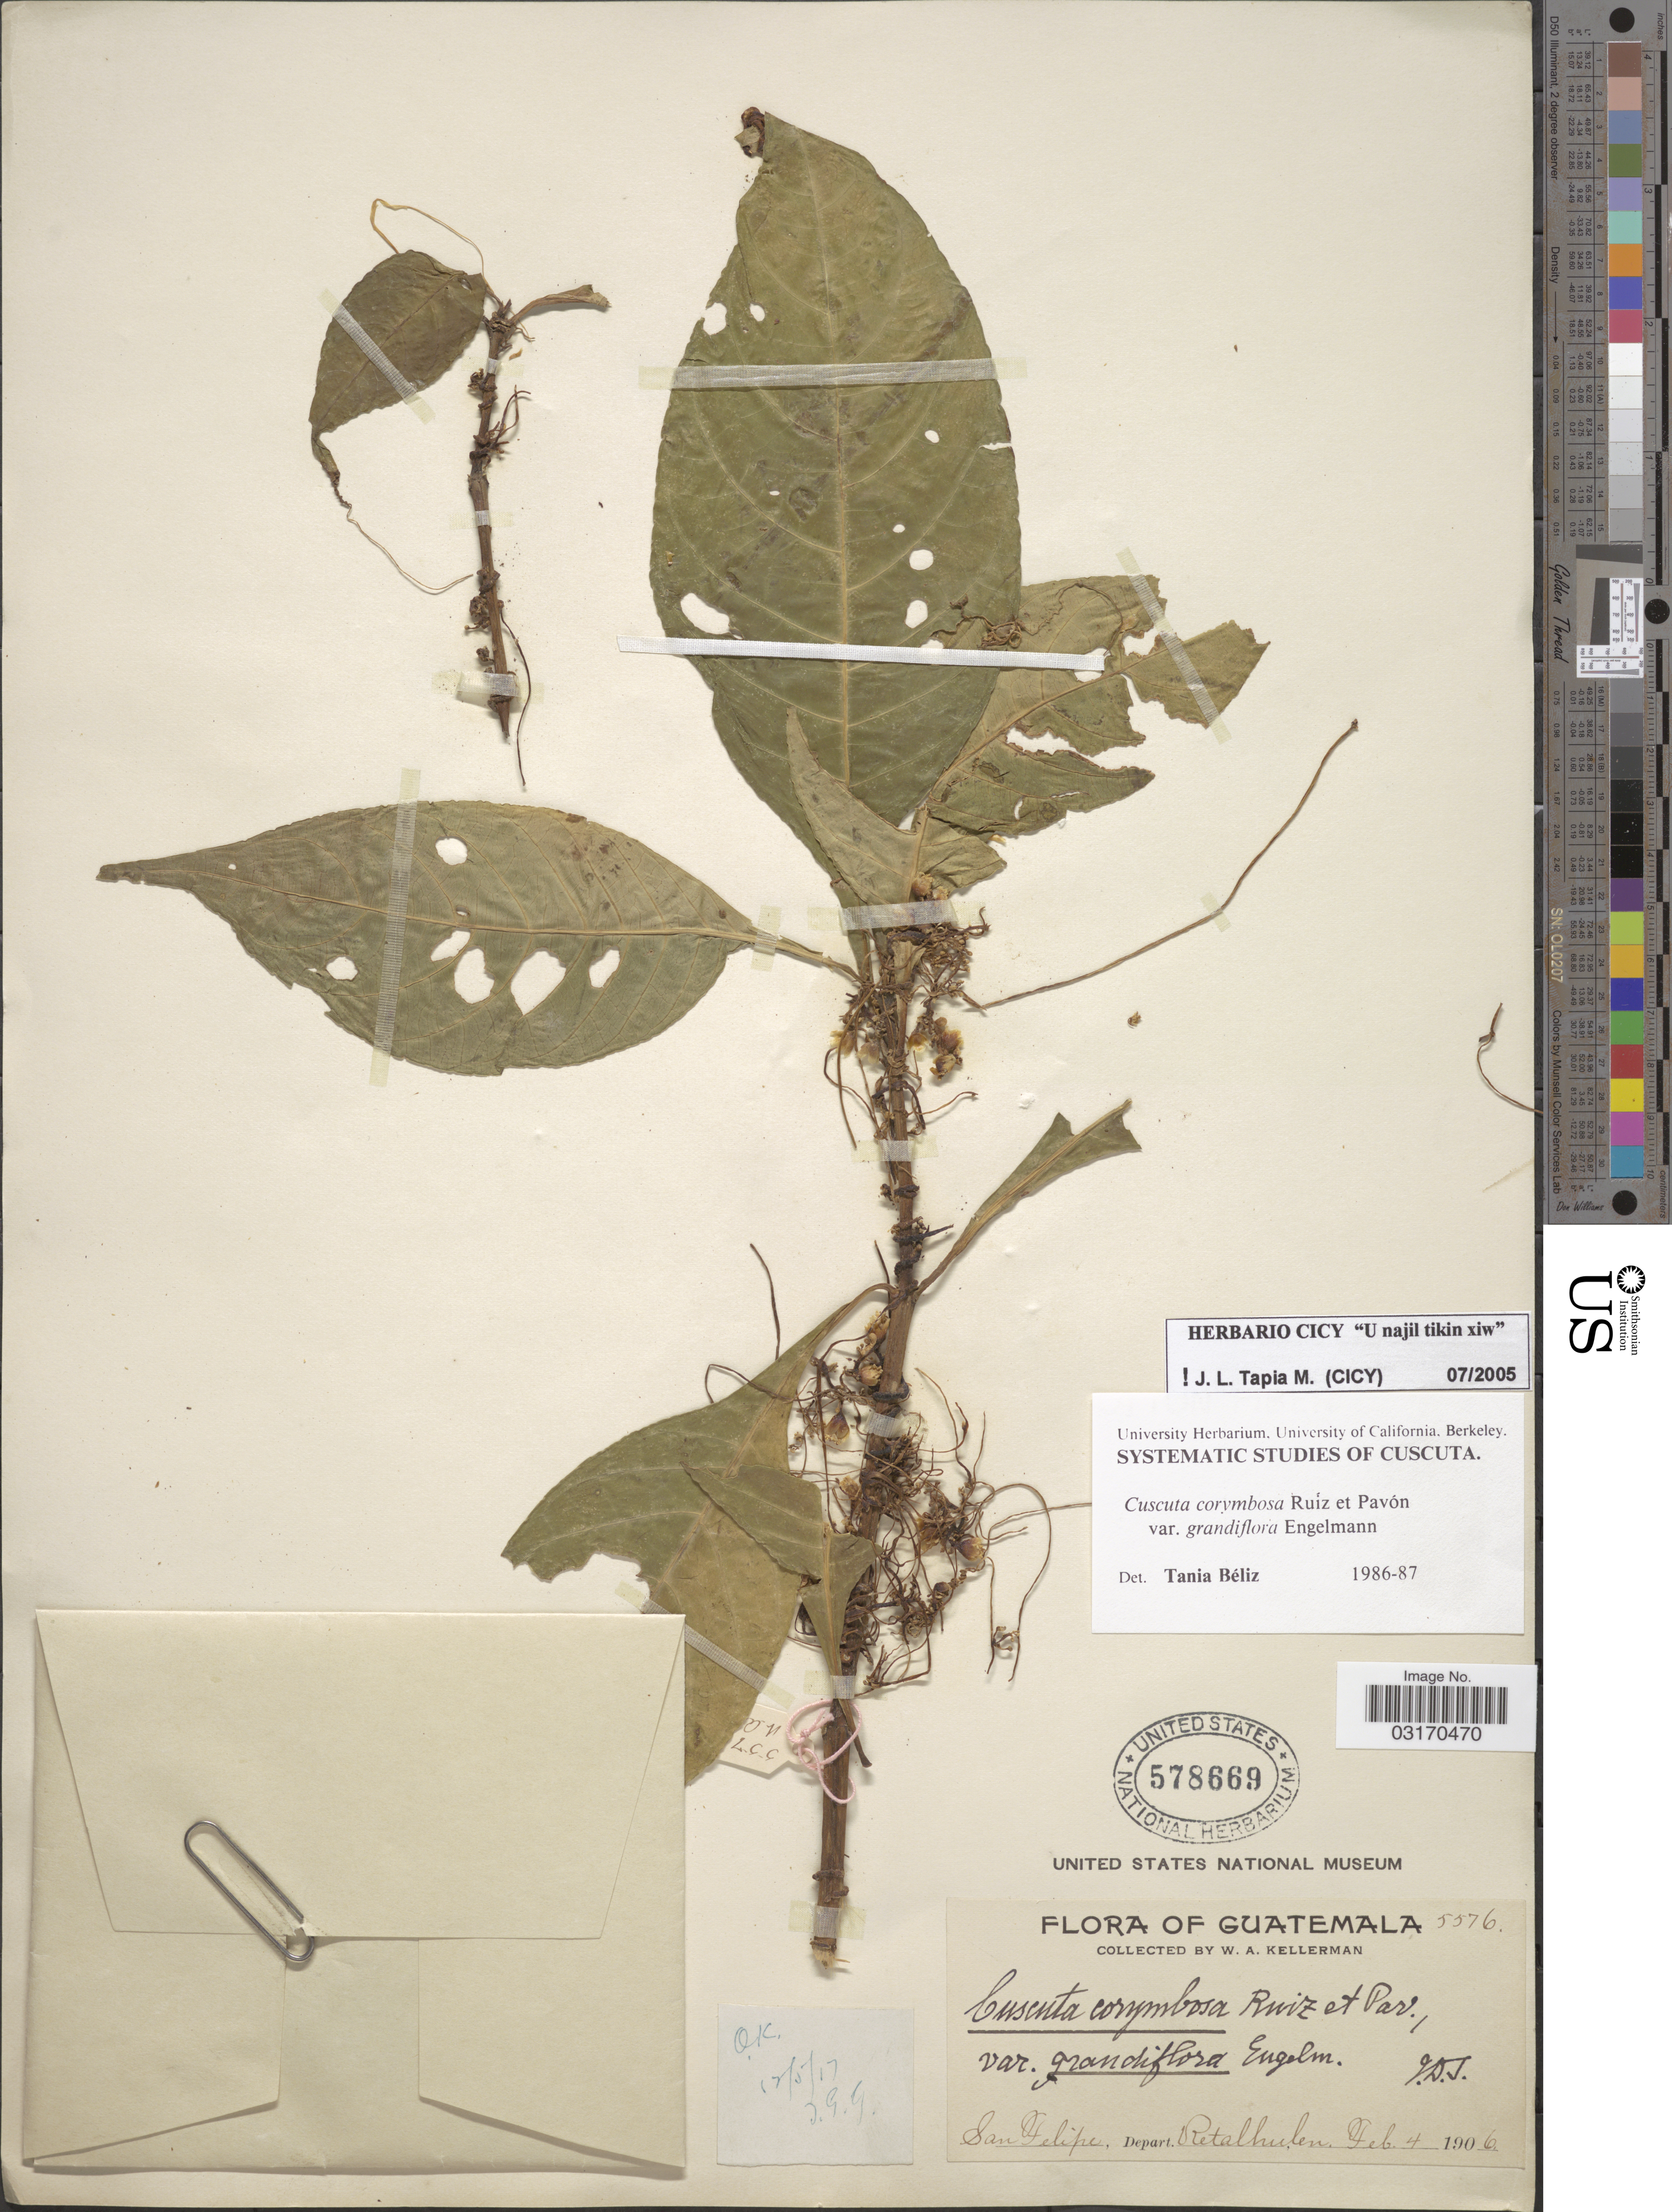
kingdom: Plantae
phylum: Tracheophyta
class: Magnoliopsida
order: Solanales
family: Convolvulaceae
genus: Cuscuta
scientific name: Cuscuta corymbosa var. grandiflora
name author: Engelm.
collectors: W. Kellerman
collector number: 5576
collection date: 1906-02-04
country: Guatemala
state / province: Retalhuleu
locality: San Felipe, Depart. Retalhue.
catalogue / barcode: US 578669